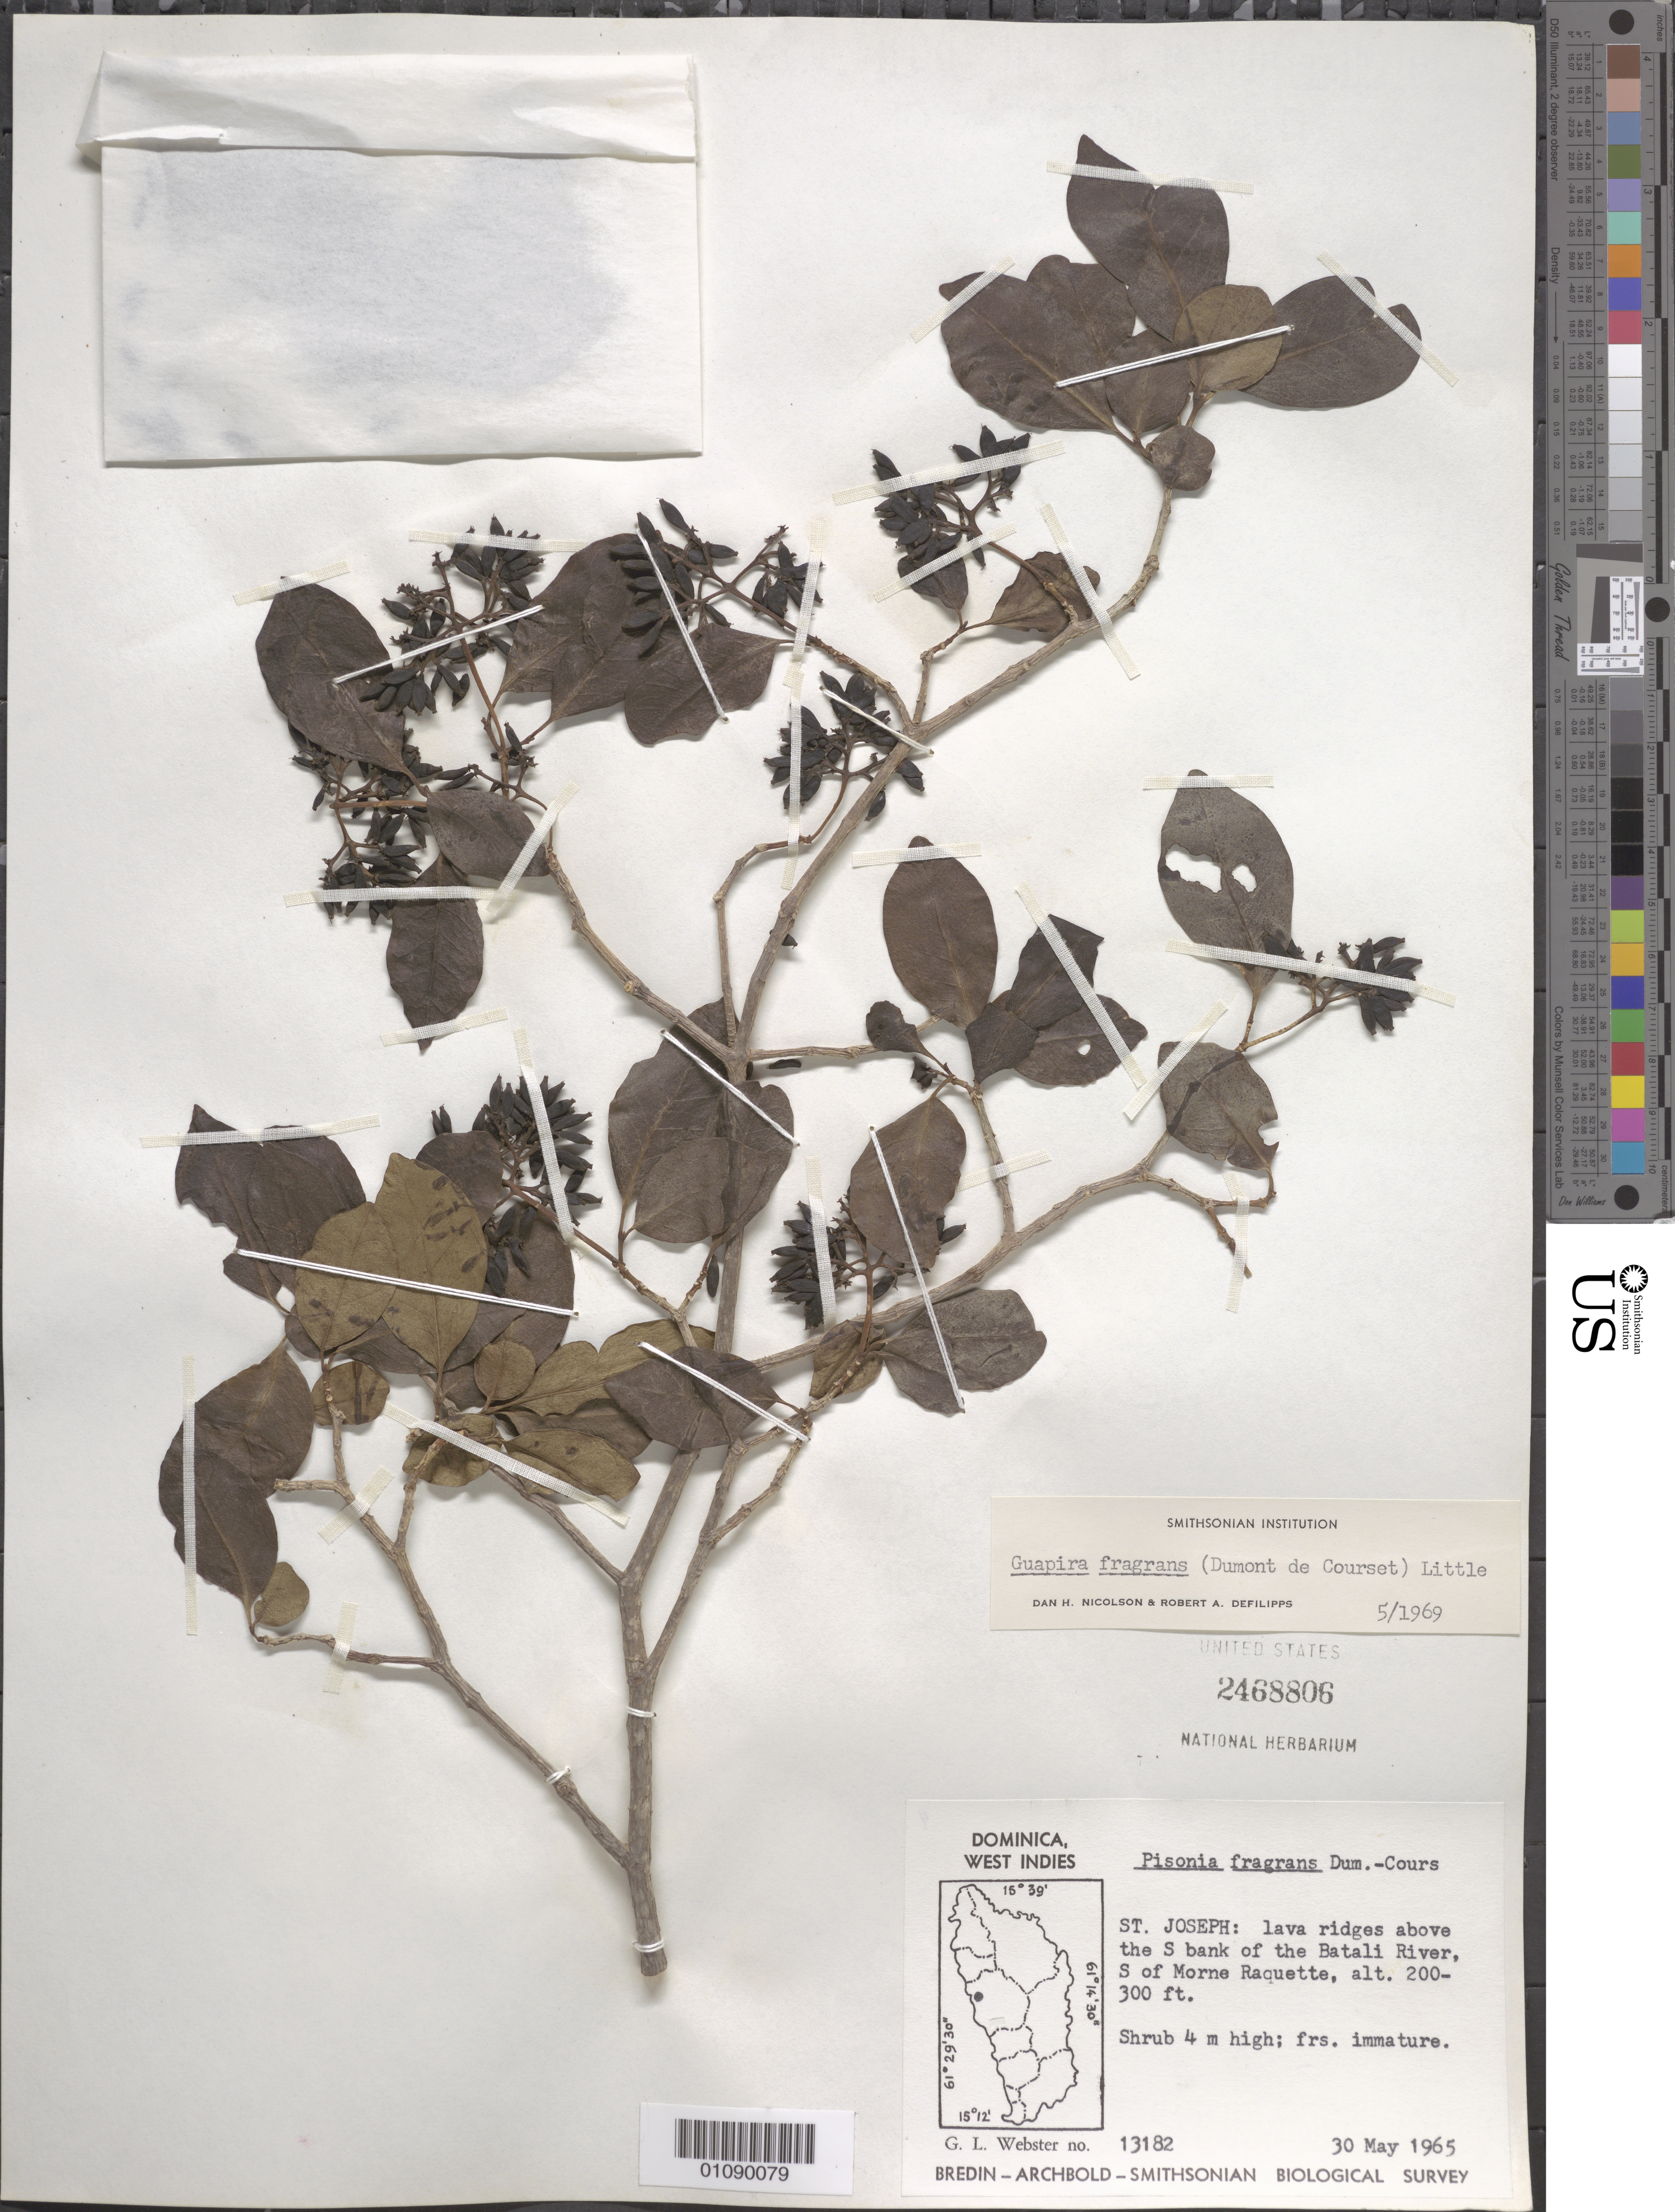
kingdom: Plantae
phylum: Tracheophyta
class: Magnoliopsida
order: Caryophyllales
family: Nyctaginaceae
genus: Guapira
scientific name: Guapira fragrans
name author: (Dum. Cours.) Little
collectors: G. L. Webster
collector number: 13182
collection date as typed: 30 May 1965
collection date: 1965-05-30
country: Dominica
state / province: St. Joseph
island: Dominica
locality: Above S bank of the Batali River, S of Morne Raquette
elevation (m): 61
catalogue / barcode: US 2468806